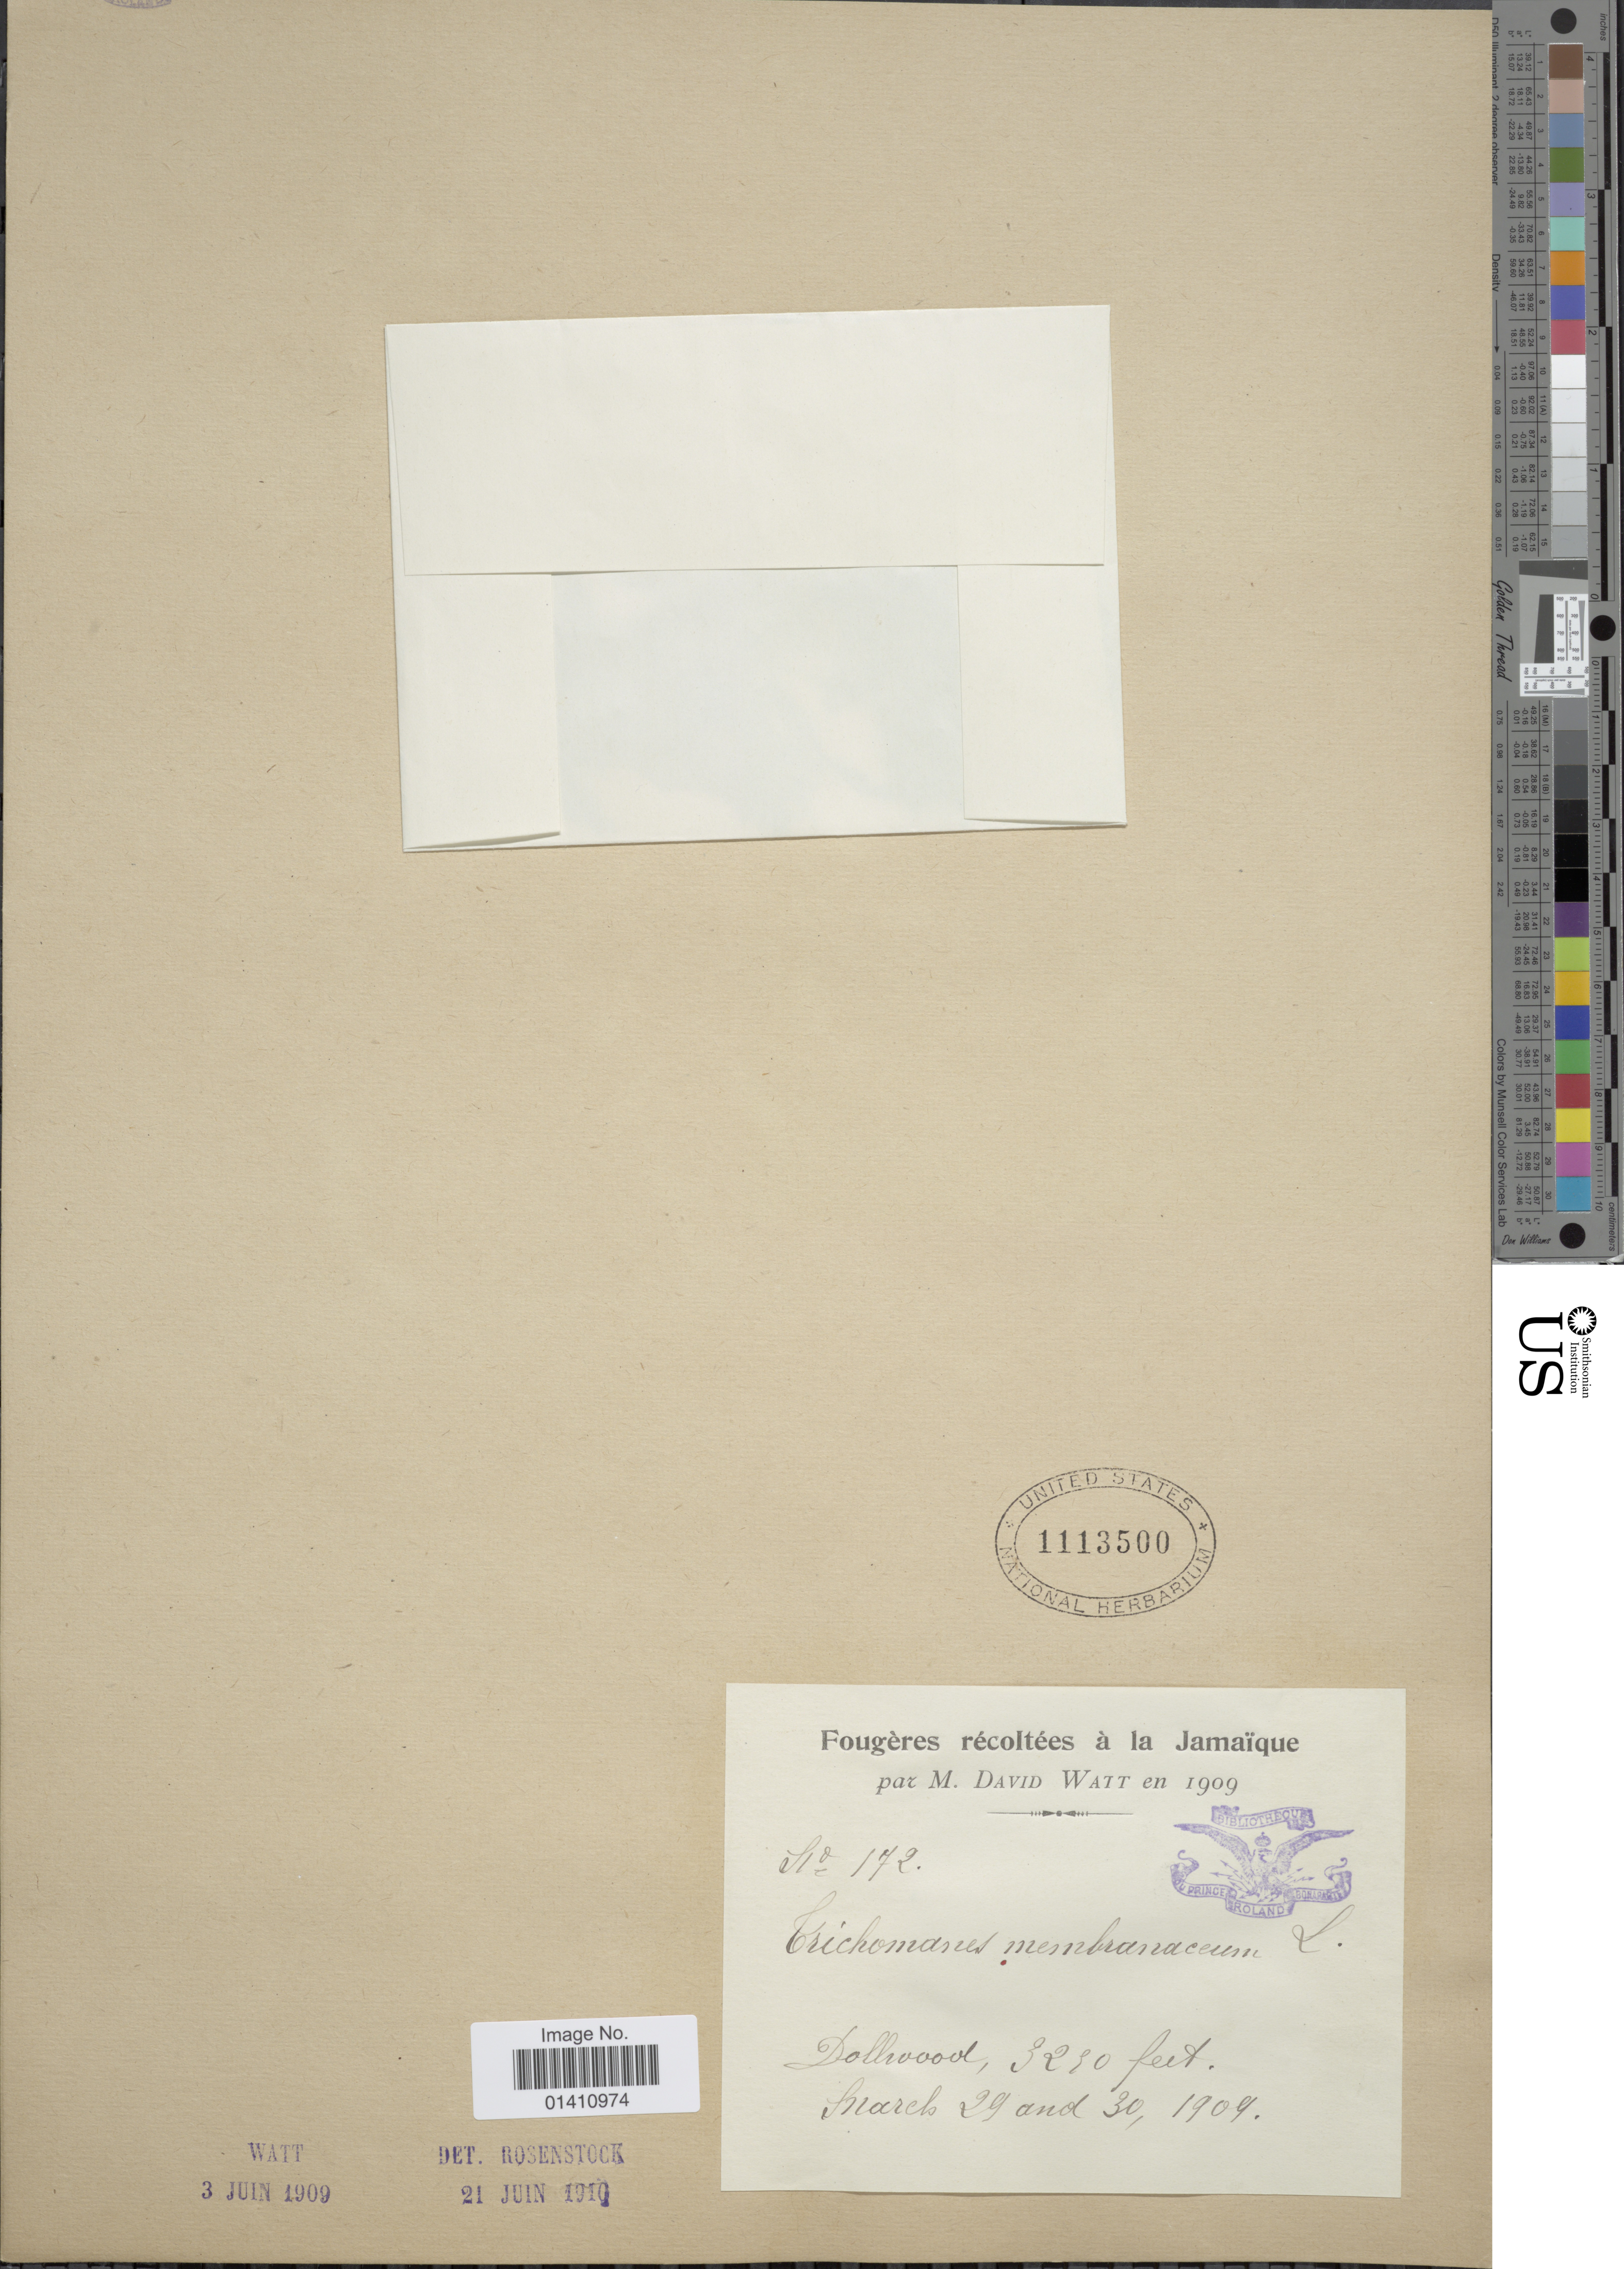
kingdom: Plantae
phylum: Tracheophyta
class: Polypodiopsida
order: Hymenophyllales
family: Hymenophyllaceae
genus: Didymoglossum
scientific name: Didymoglossum membranaceum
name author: (L.) Vareschi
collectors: D. A. P. Watt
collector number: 172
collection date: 1909-03-29/1909-03-30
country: Jamaica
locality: Dollwood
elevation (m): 985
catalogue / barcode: US 1113500